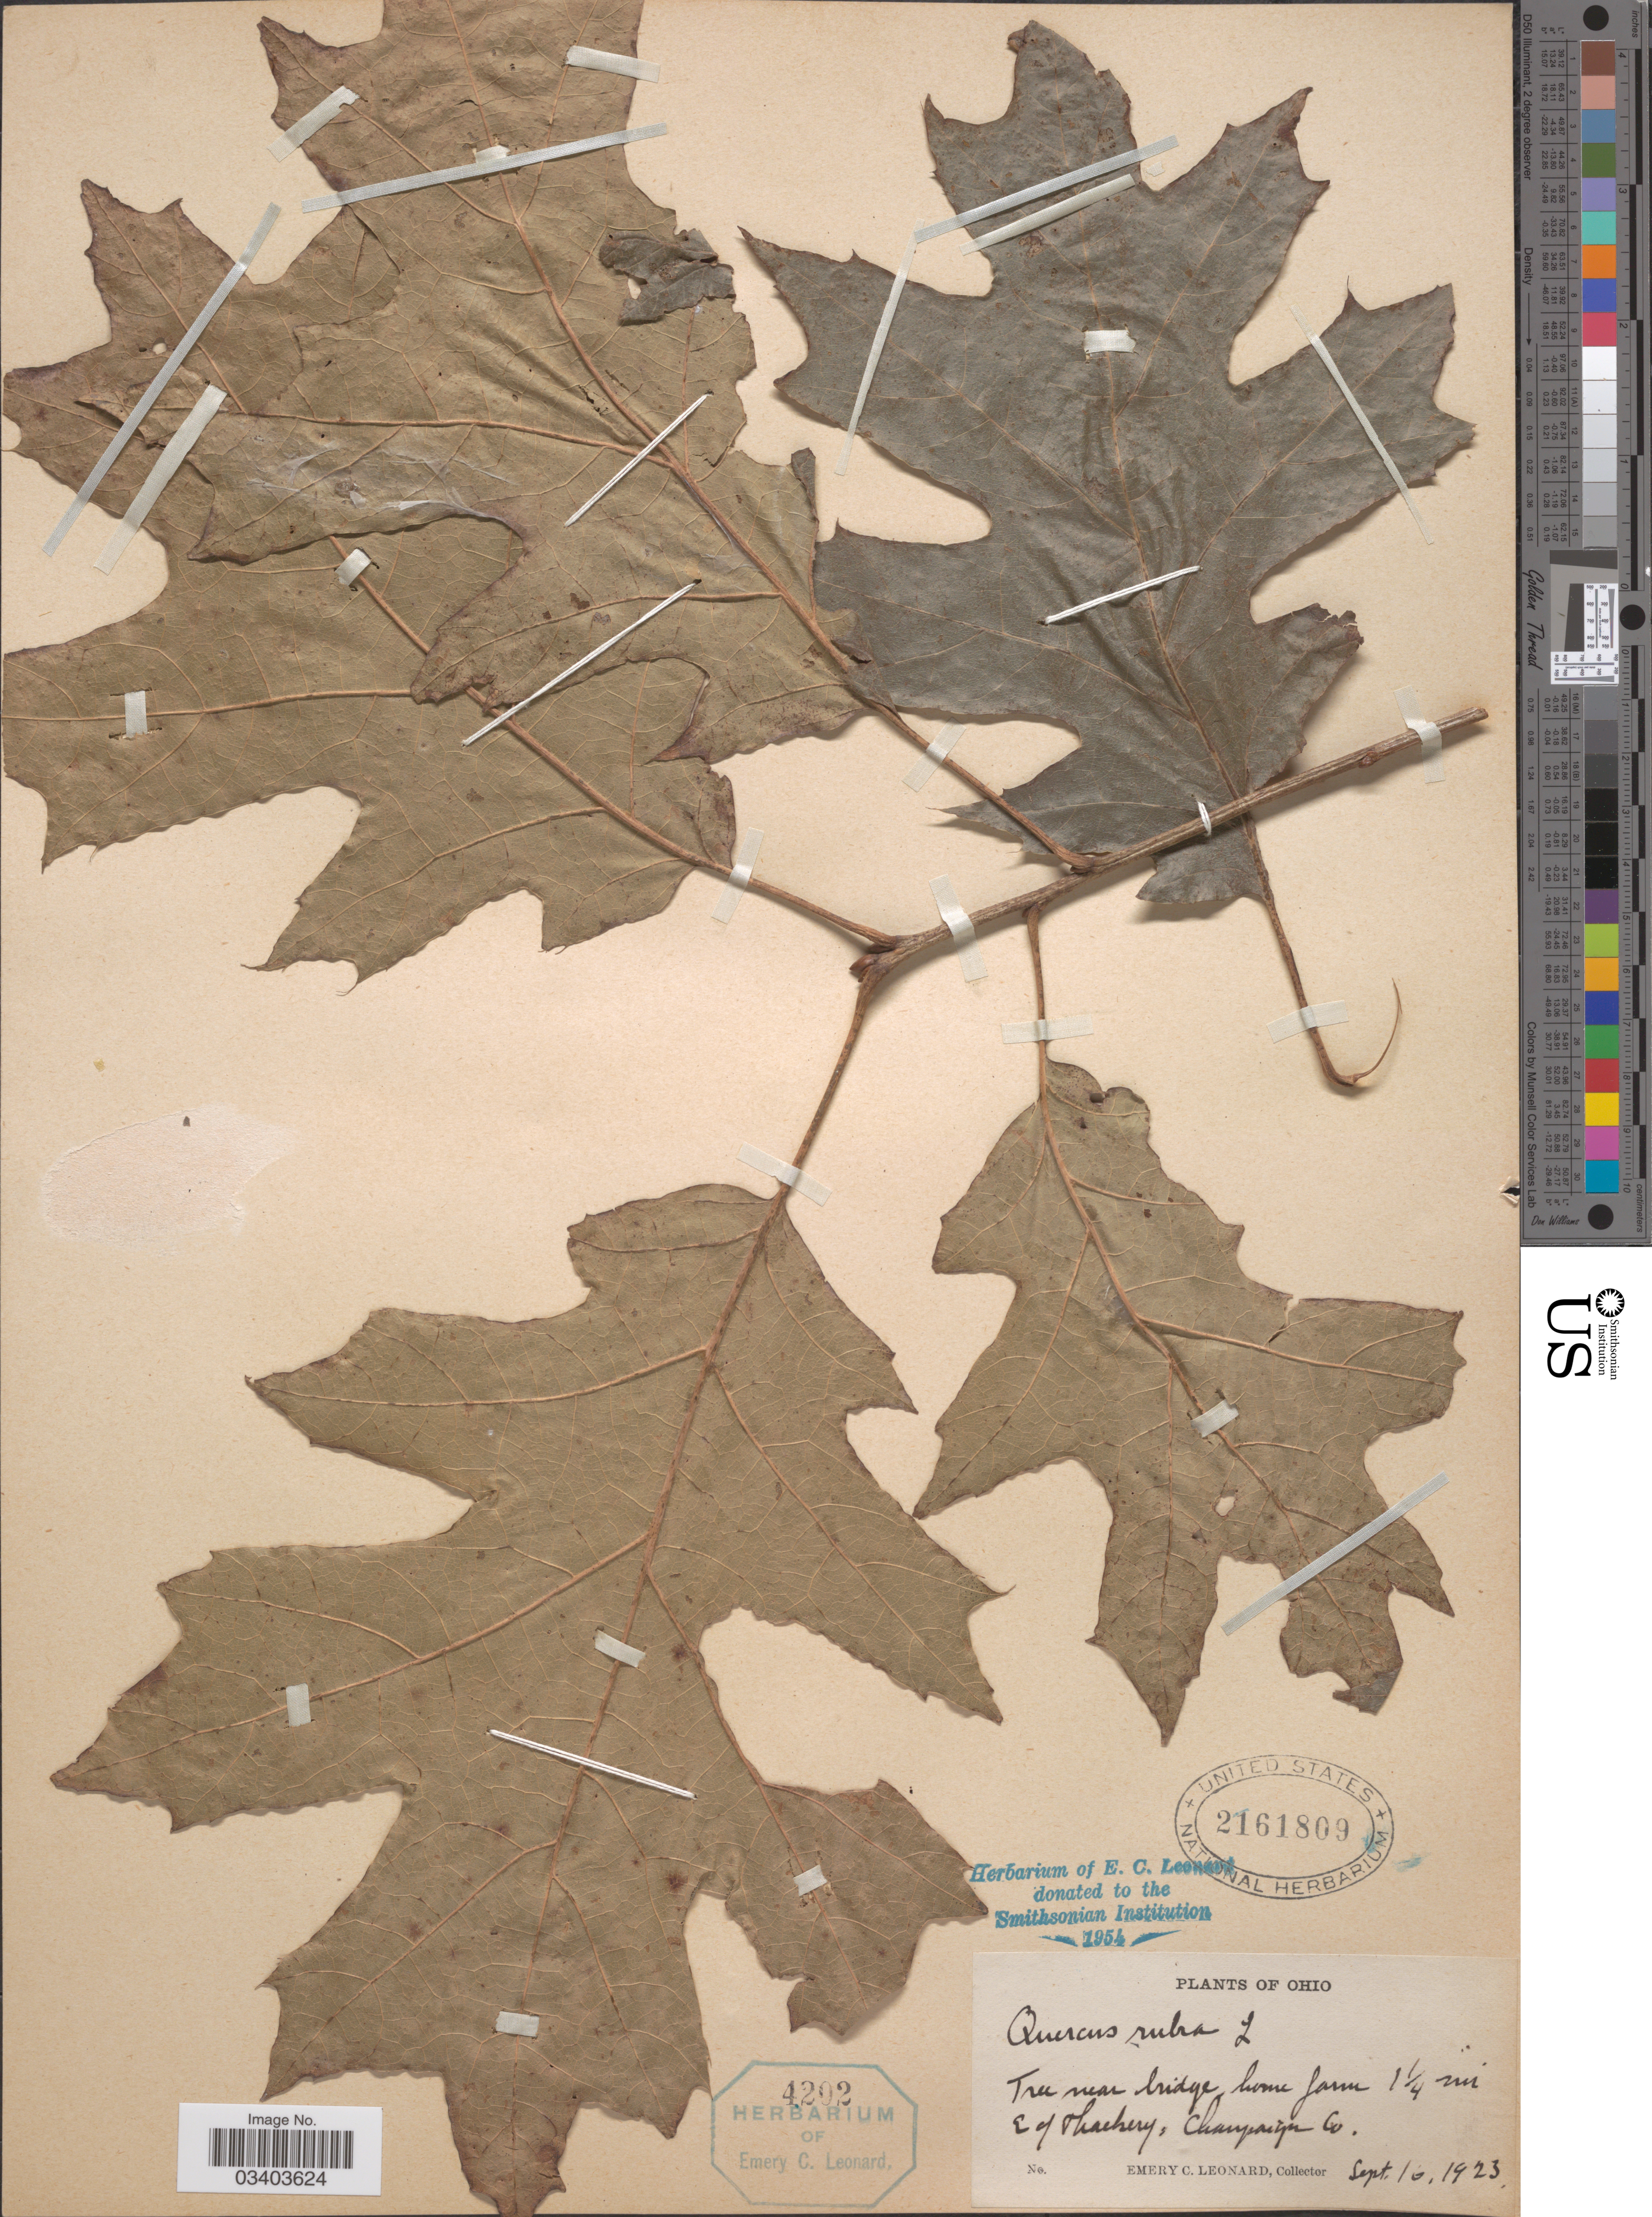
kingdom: Plantae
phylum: Tracheophyta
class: Magnoliopsida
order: Fagales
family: Fagaceae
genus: Quercus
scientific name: Quercus borealis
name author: F. Michx.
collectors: E. C. Leonard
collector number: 4202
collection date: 1923-09-16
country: United States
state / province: Ohio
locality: Tree near bridge home farm 1¼ mi E of Thackery, Champaign Co.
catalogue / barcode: US 2161809